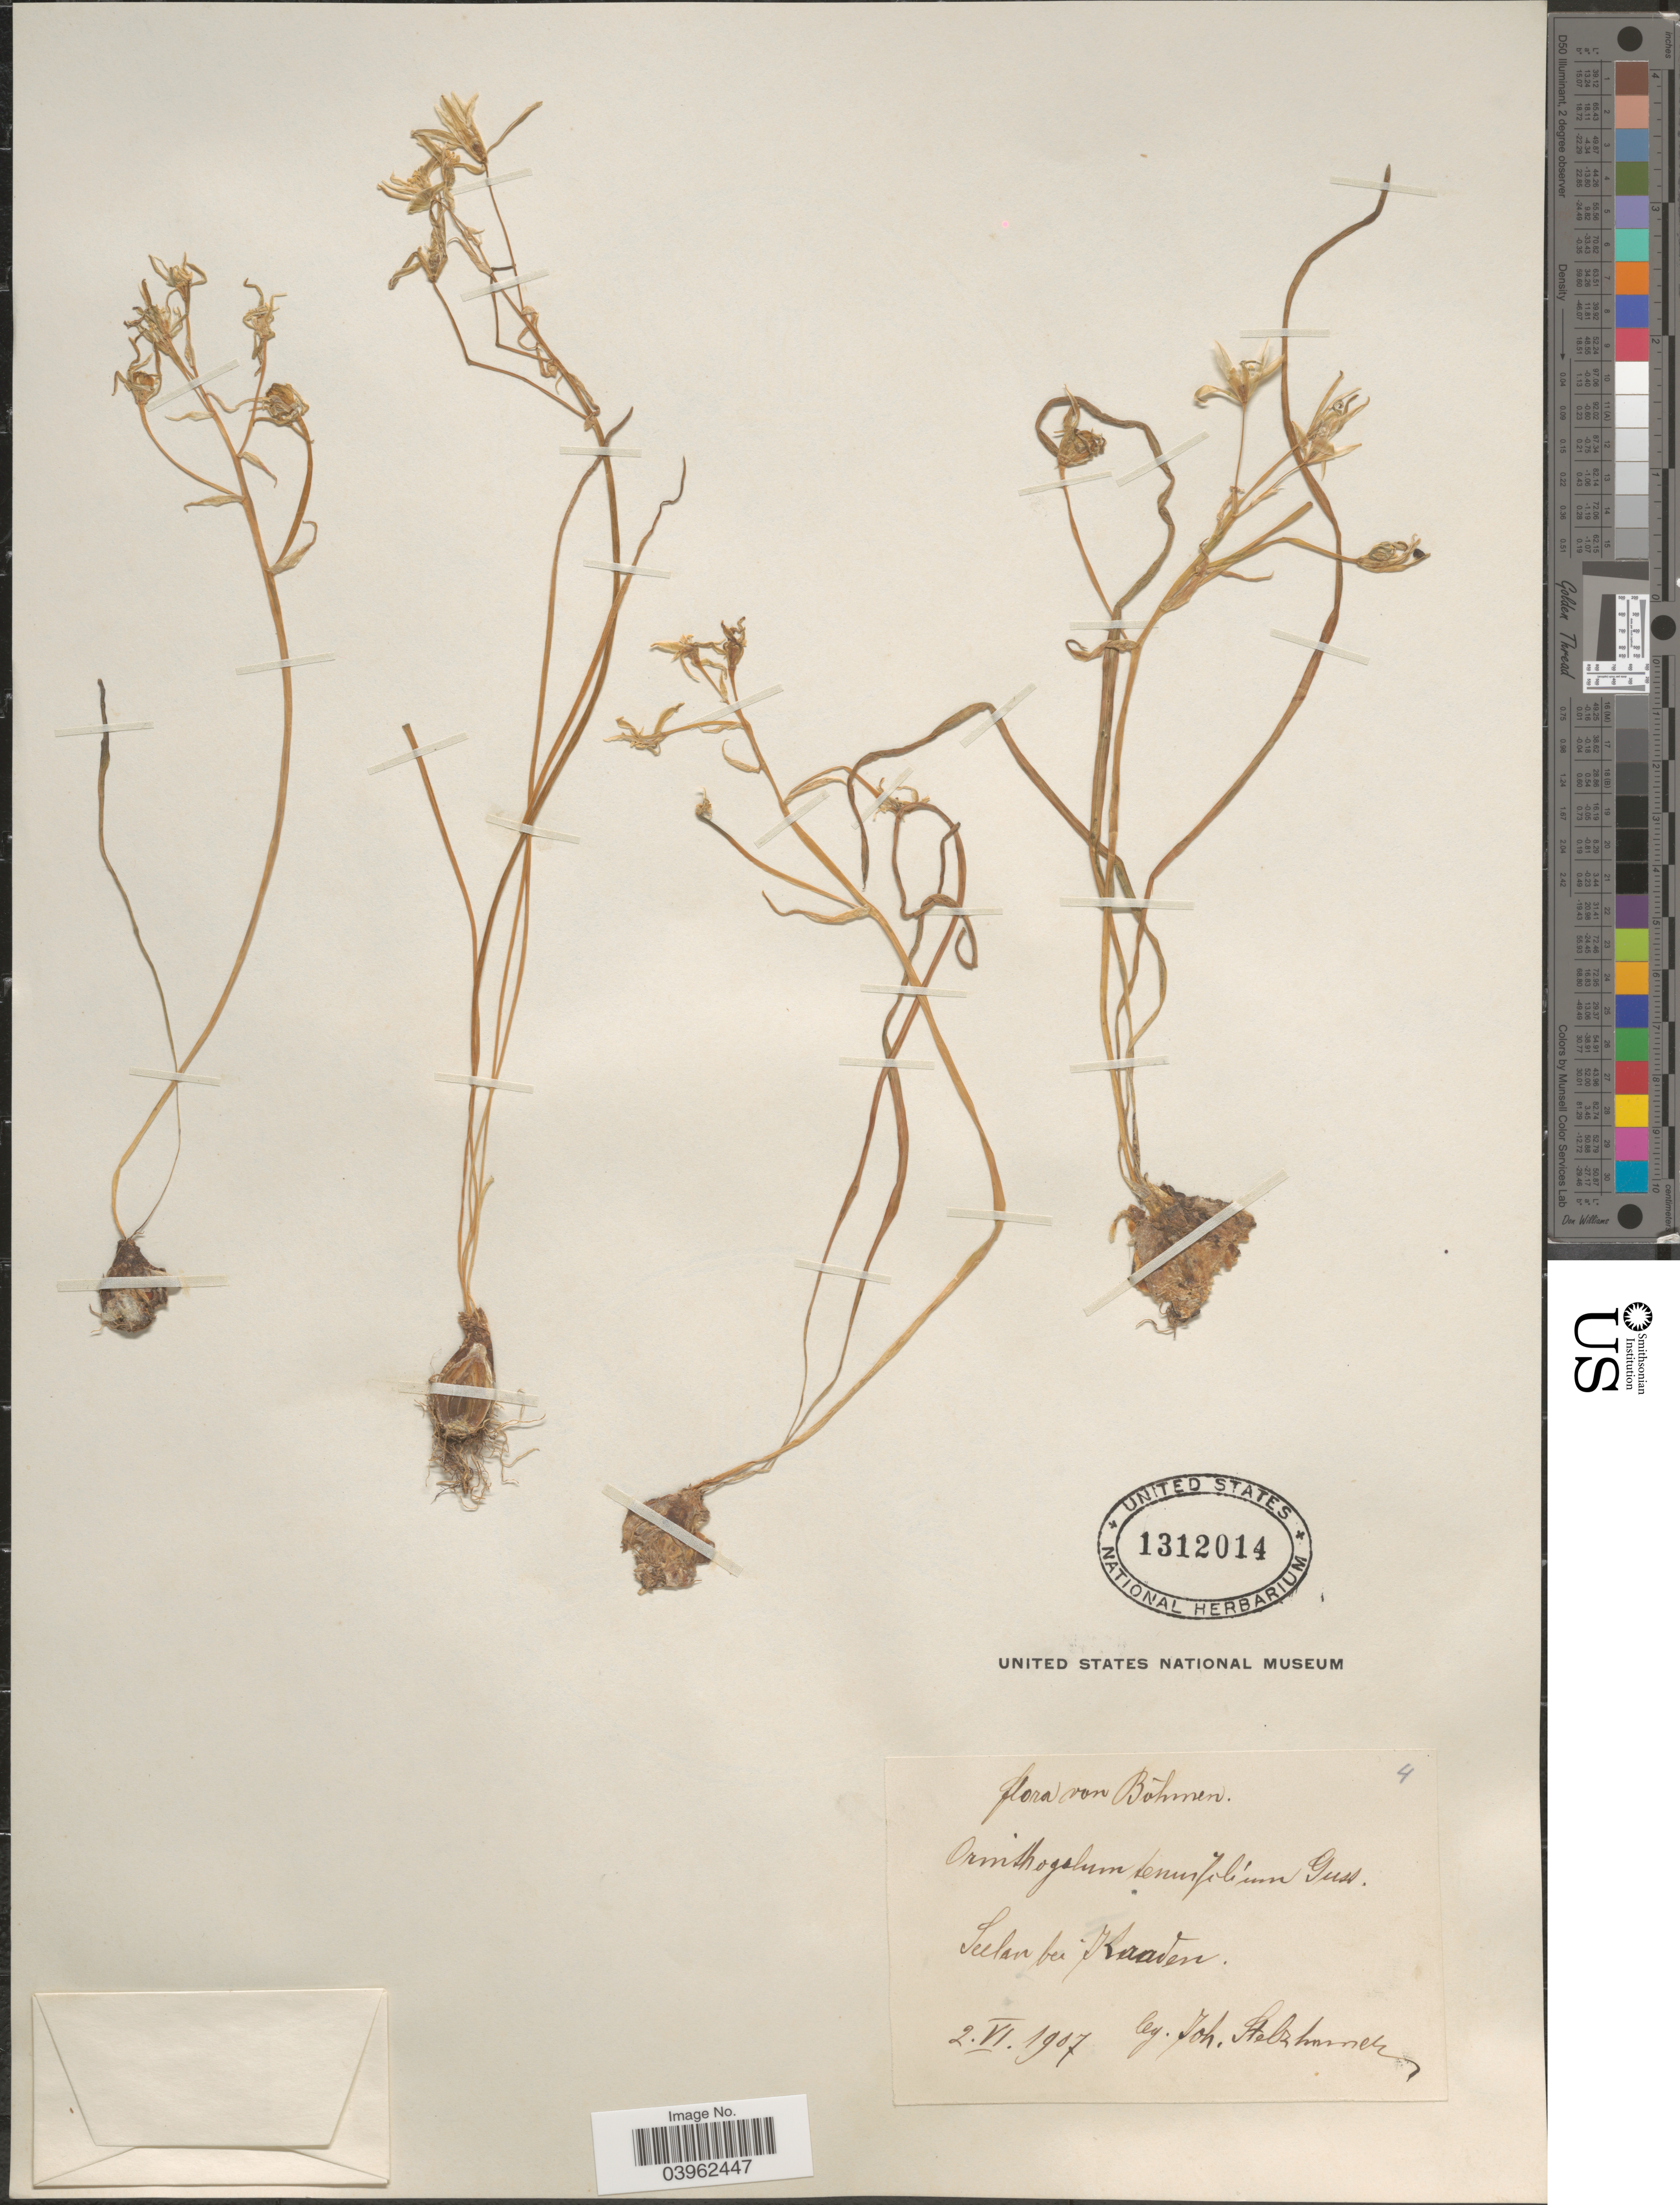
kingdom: Plantae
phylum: Tracheophyta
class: Liliopsida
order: Asparagales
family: Asparagaceae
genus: Ornithogalum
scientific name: Ornithogalum tenuifolium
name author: F. Delaroche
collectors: J. Stelzhamer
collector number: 4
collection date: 1907-06-02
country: Czechia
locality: Böhmen. Seelan bei Kaaden.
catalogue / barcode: US 1312014